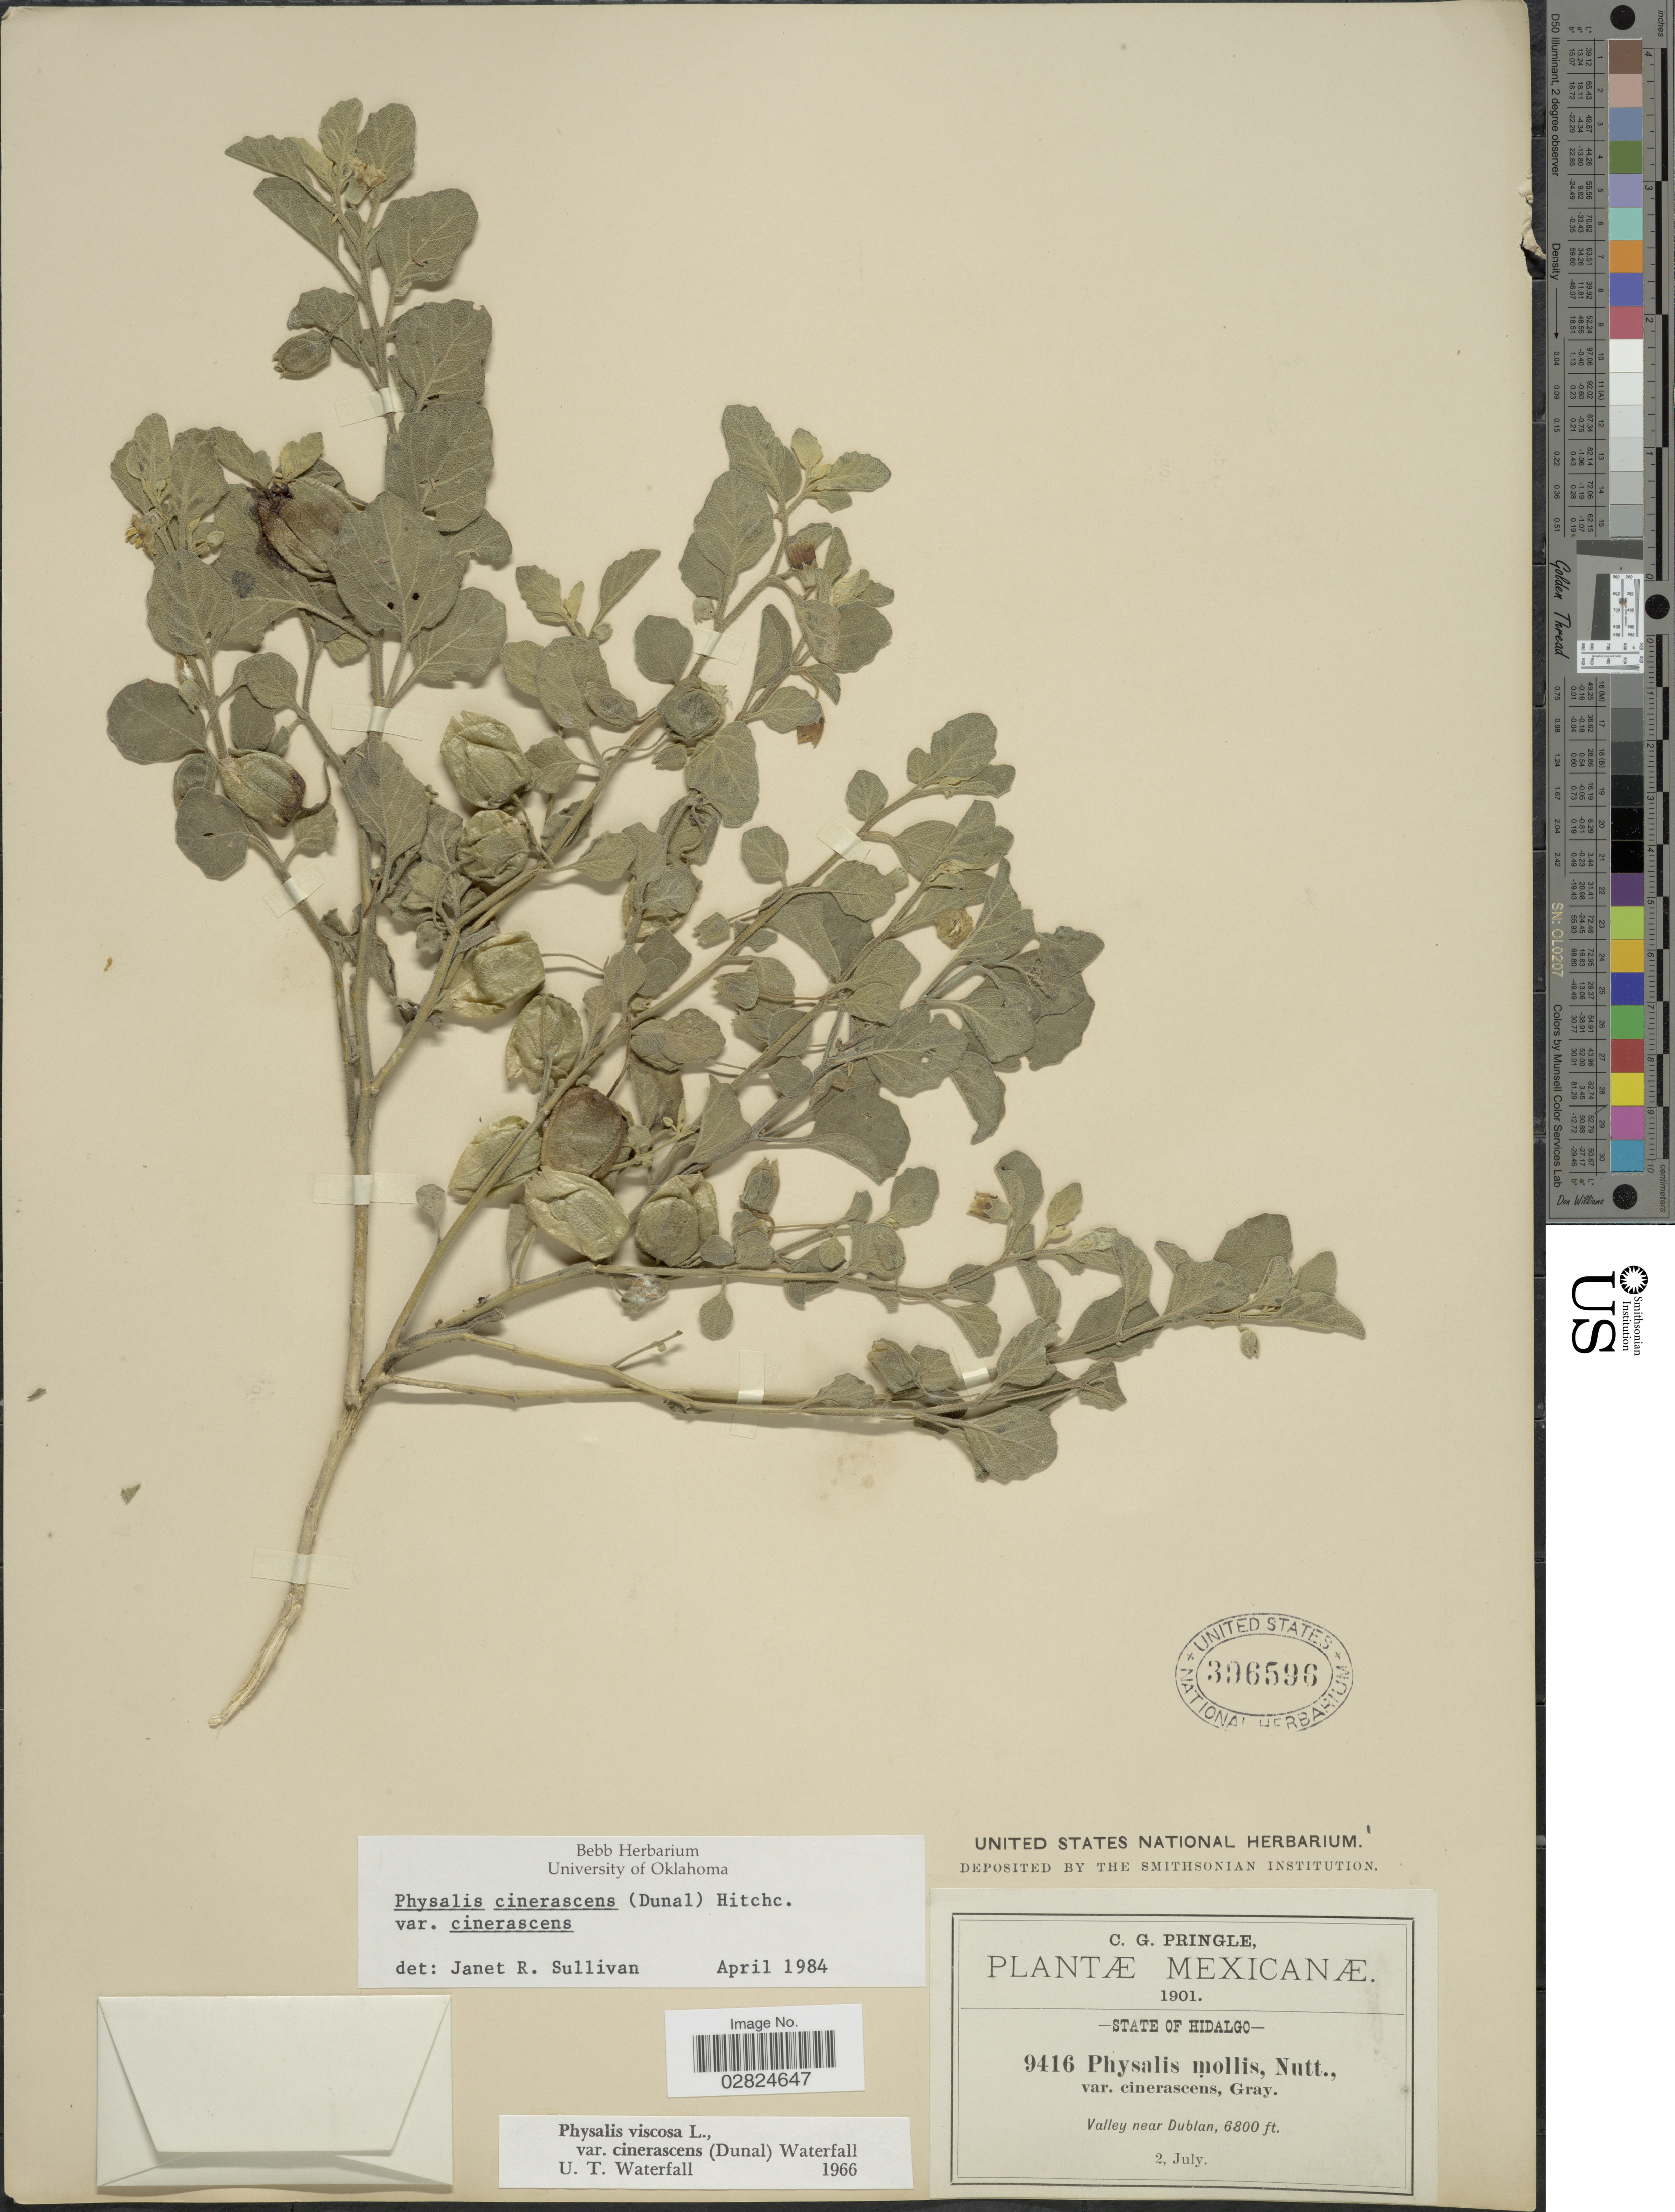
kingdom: Plantae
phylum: Tracheophyta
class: Magnoliopsida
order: Solanales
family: Solanaceae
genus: Physalis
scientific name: Physalis cinerascens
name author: (Dunal) Hitchc.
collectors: C. G. Pringle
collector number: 9416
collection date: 1901-07-02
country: Mexico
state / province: Hidalgo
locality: Valley near Dublan.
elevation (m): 2073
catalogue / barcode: US 396596